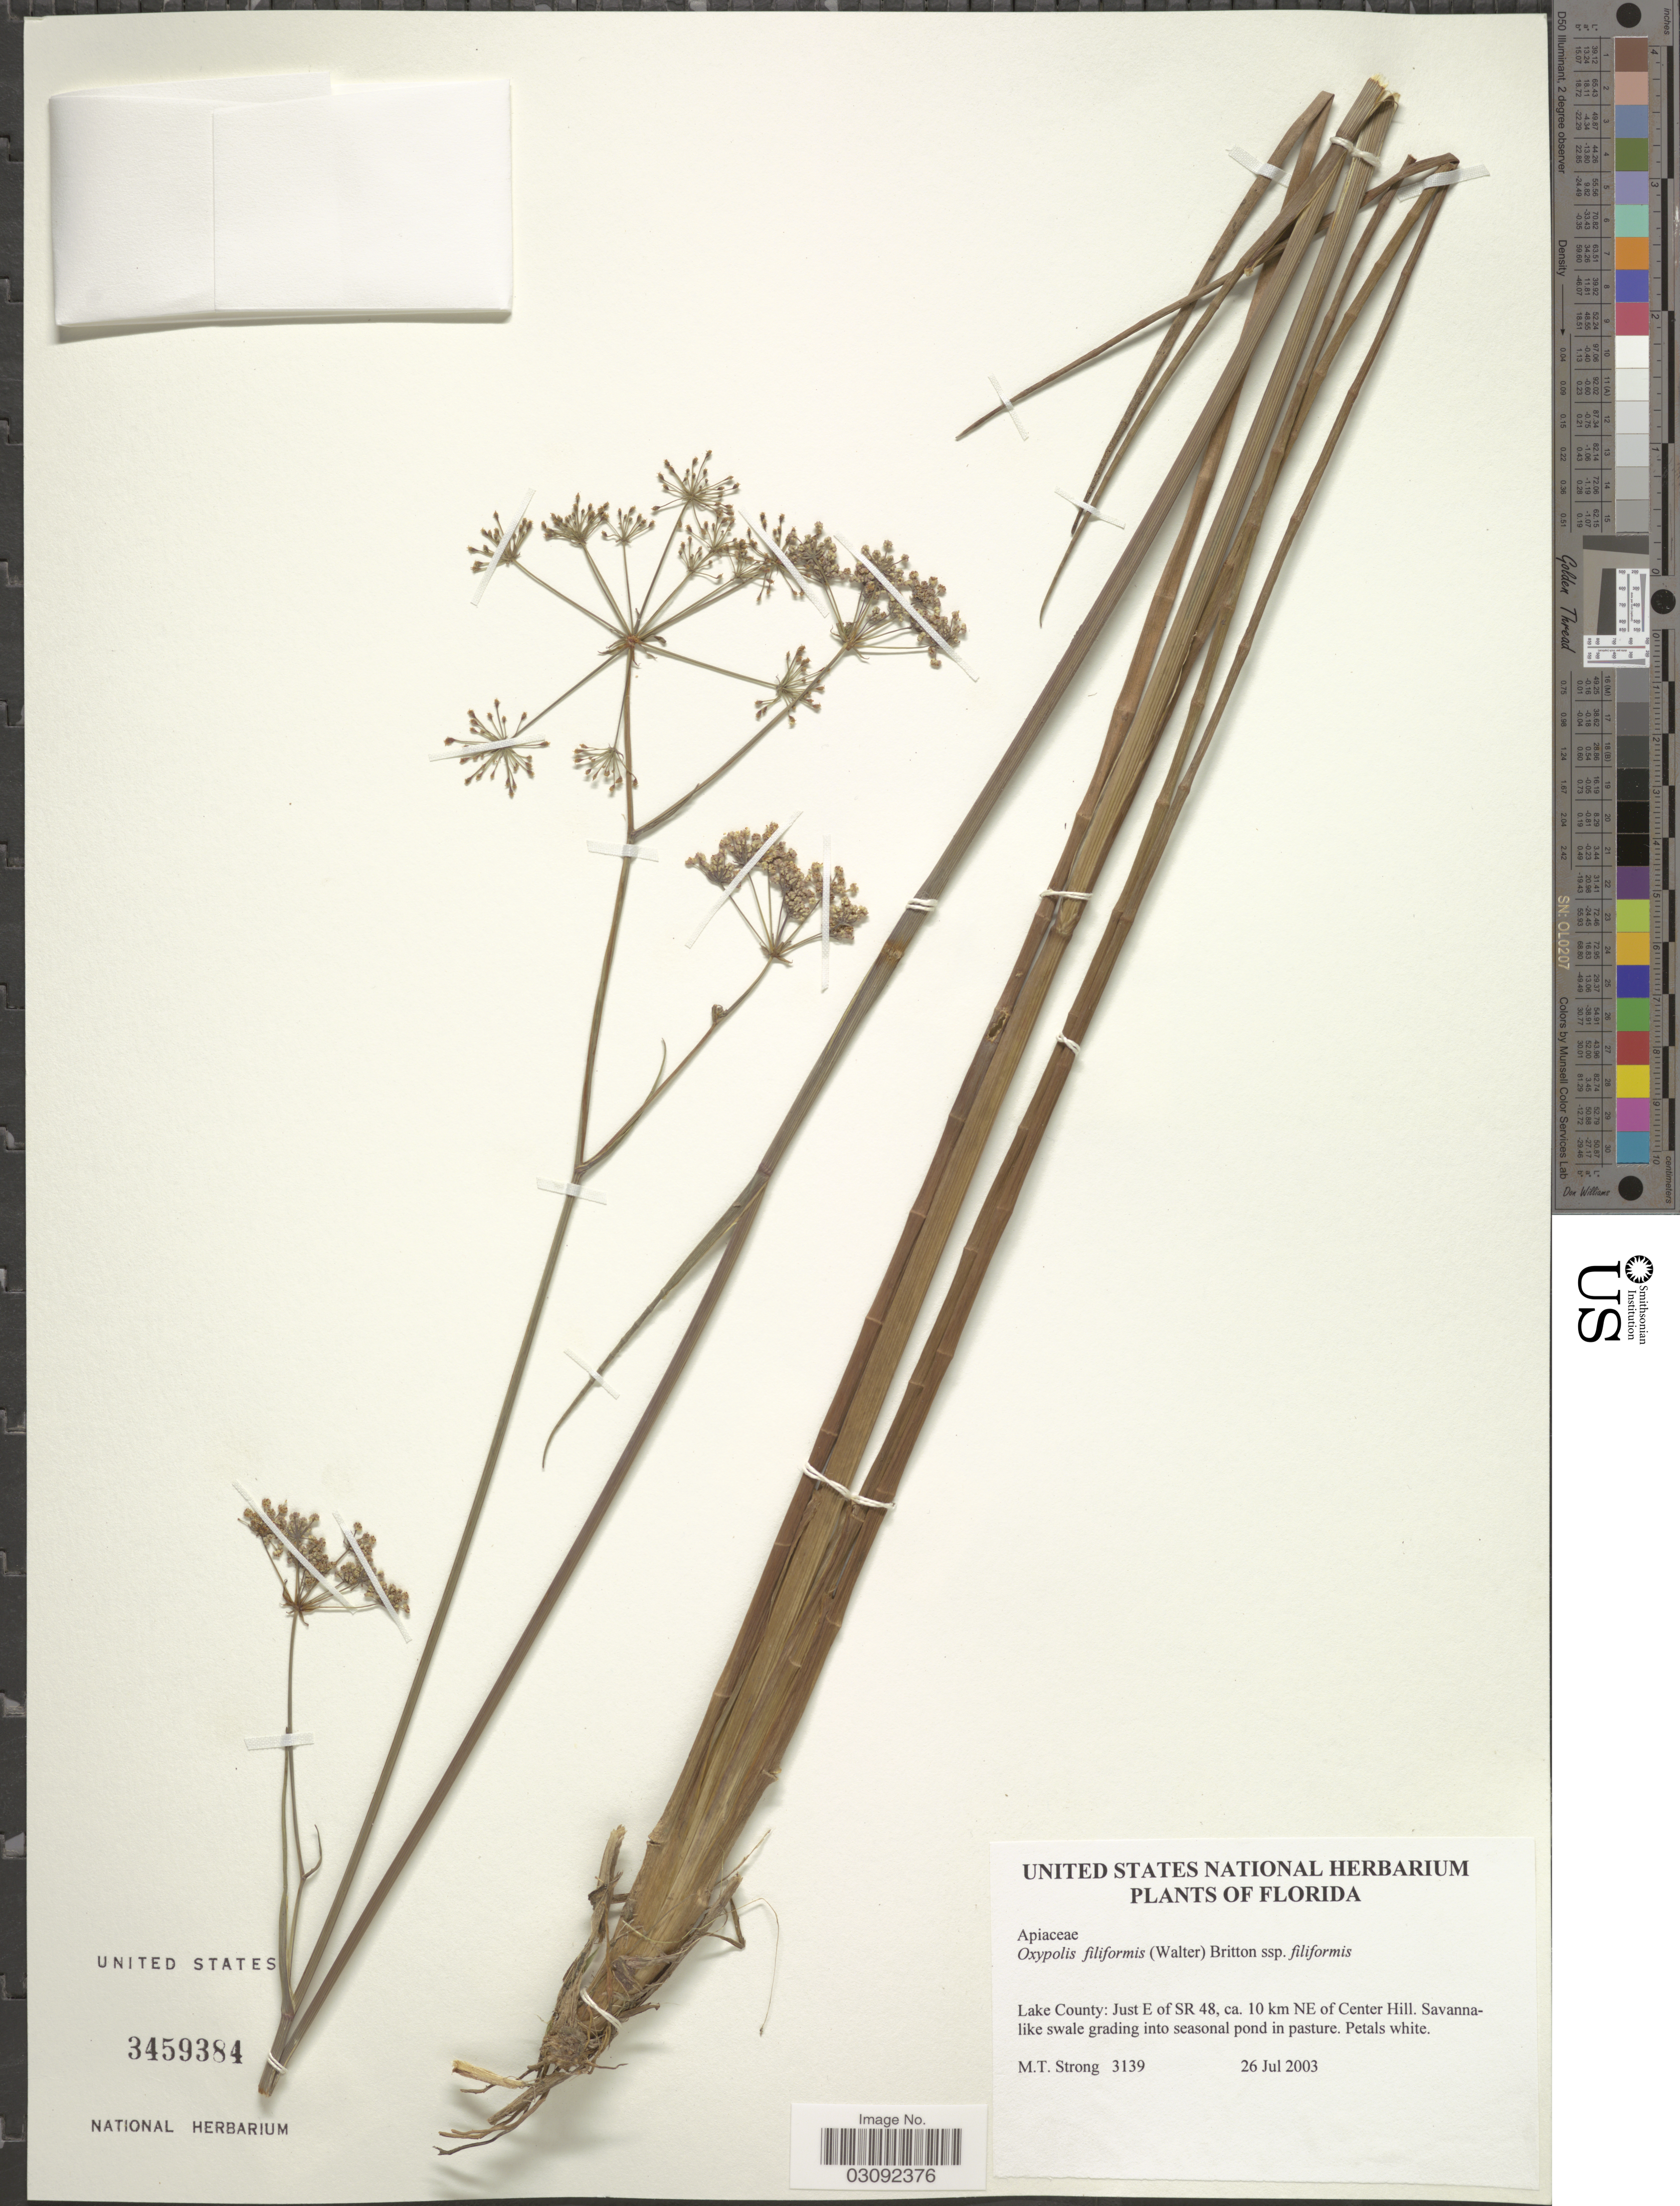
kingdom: Plantae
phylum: Tracheophyta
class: Magnoliopsida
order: Apiales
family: Apiaceae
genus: Oxypolis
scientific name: Oxypolis filiformis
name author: (Walter) Britton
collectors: M. T. Strong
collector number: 3139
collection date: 2003-07-26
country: United States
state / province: Florida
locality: Lake County: Just E of SR 48, ca. 10 km NE of Center Hill.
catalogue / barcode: US 3459384